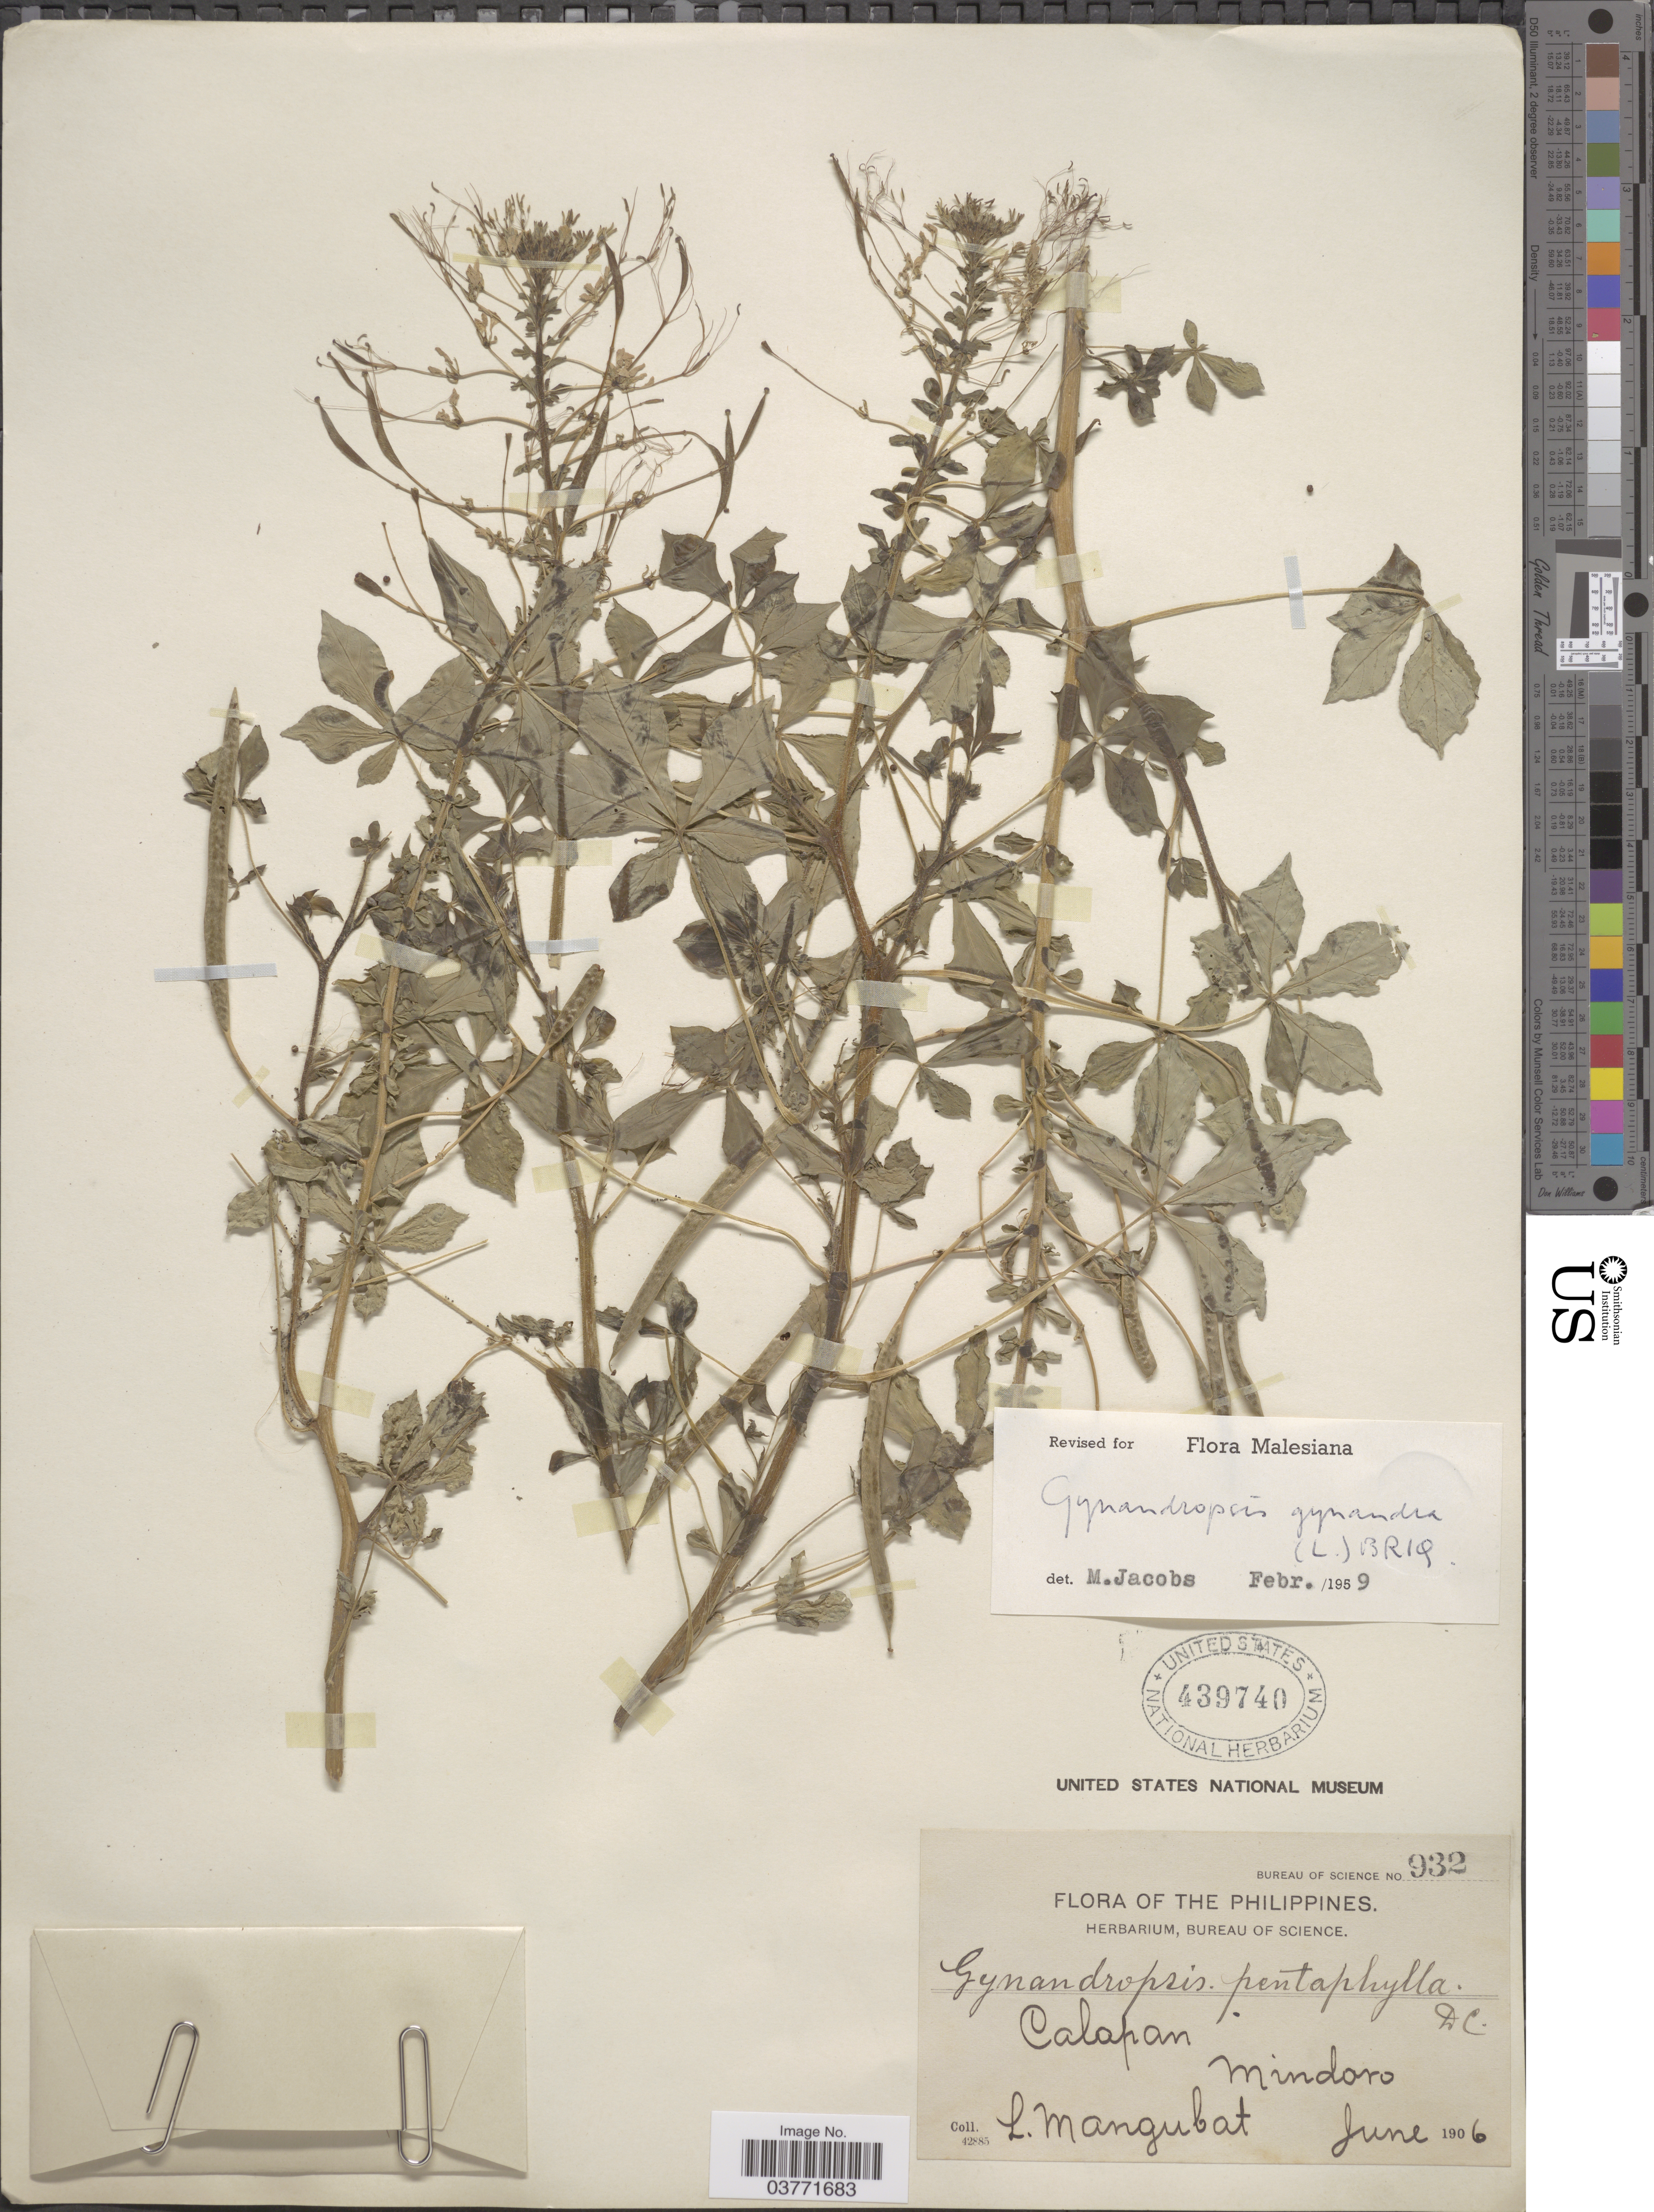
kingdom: Plantae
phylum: Tracheophyta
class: Magnoliopsida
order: Brassicales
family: Cleomaceae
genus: Gynandropsis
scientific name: Gynandropsis gynandra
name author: (L.) Briq.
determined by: Jacobs, M.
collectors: L. Mangubat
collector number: Bureau of Science 932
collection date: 1906-06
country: Philippines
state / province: Mimaropa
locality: The Philippines. Calapan Mindoro.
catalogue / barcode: US 439740